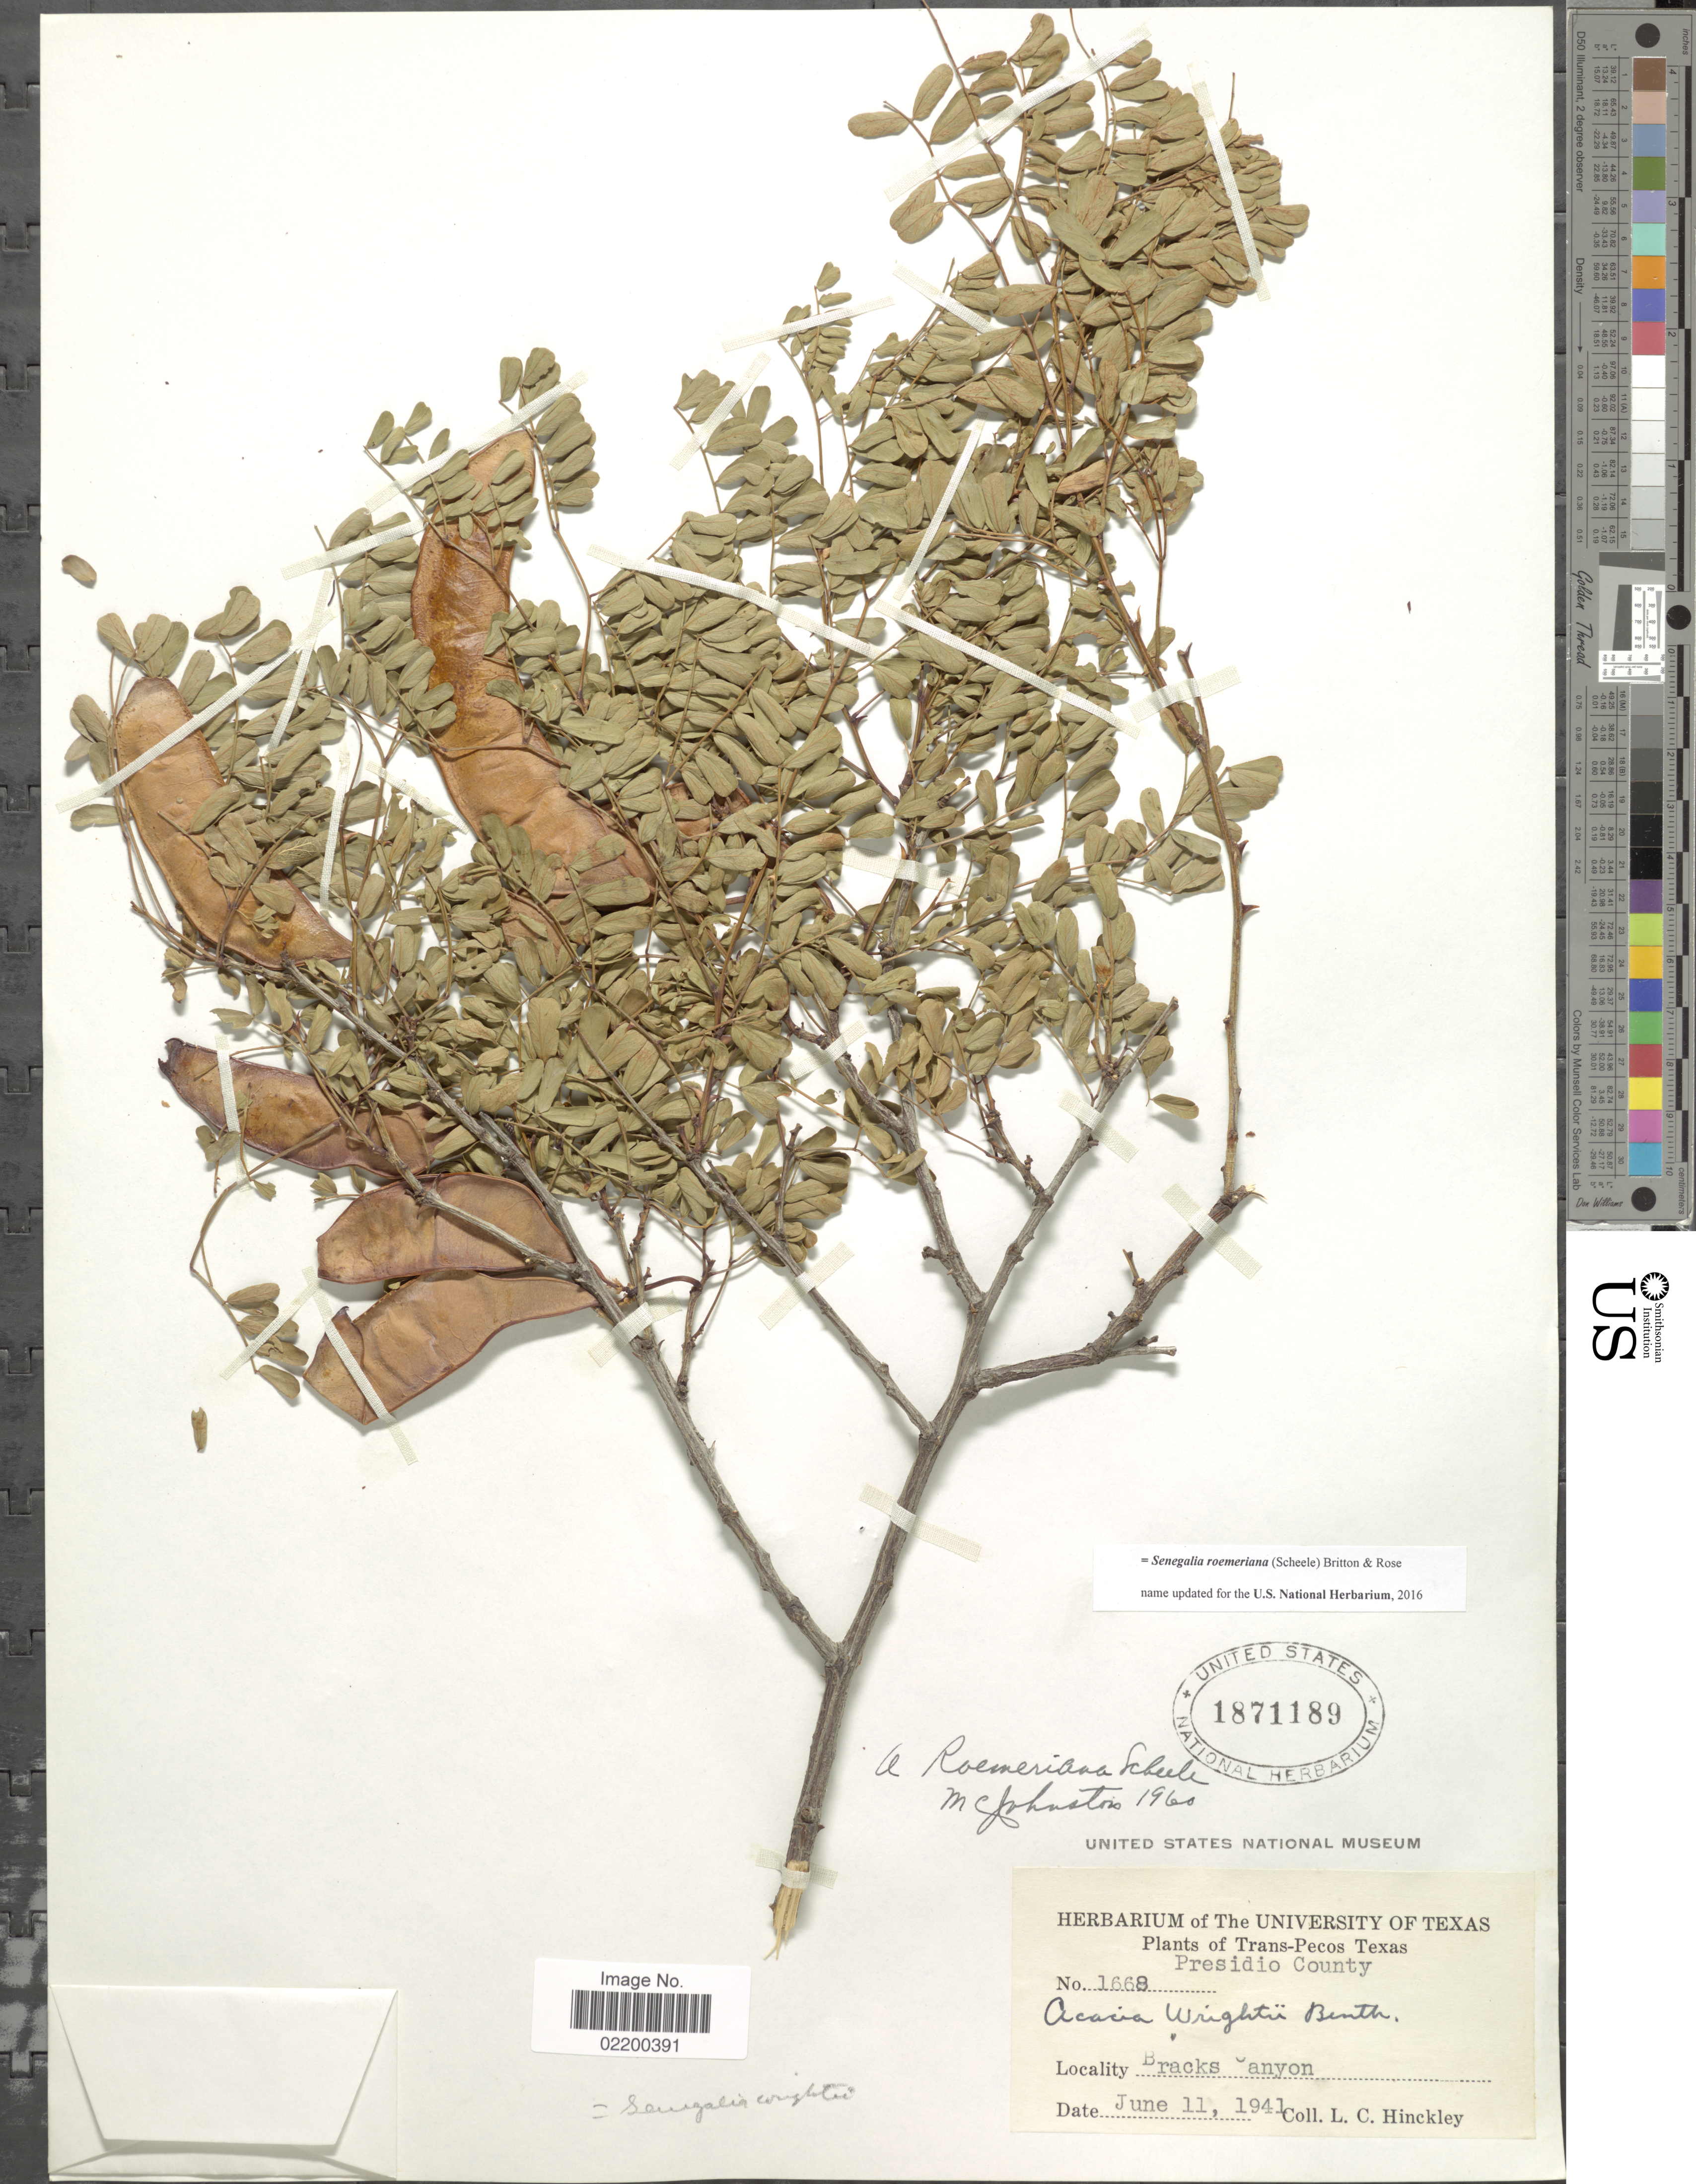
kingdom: Plantae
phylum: Tracheophyta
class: Magnoliopsida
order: Fabales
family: Fabaceae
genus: Senegalia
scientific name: Senegalia roemeriana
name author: (Scheele) Britton & Rose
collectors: L. Hinckley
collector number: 1668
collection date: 1941-06-11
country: United States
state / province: Texas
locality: Trans-Pecos, Presidio County, Bracks Canyon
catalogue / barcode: US 1871189